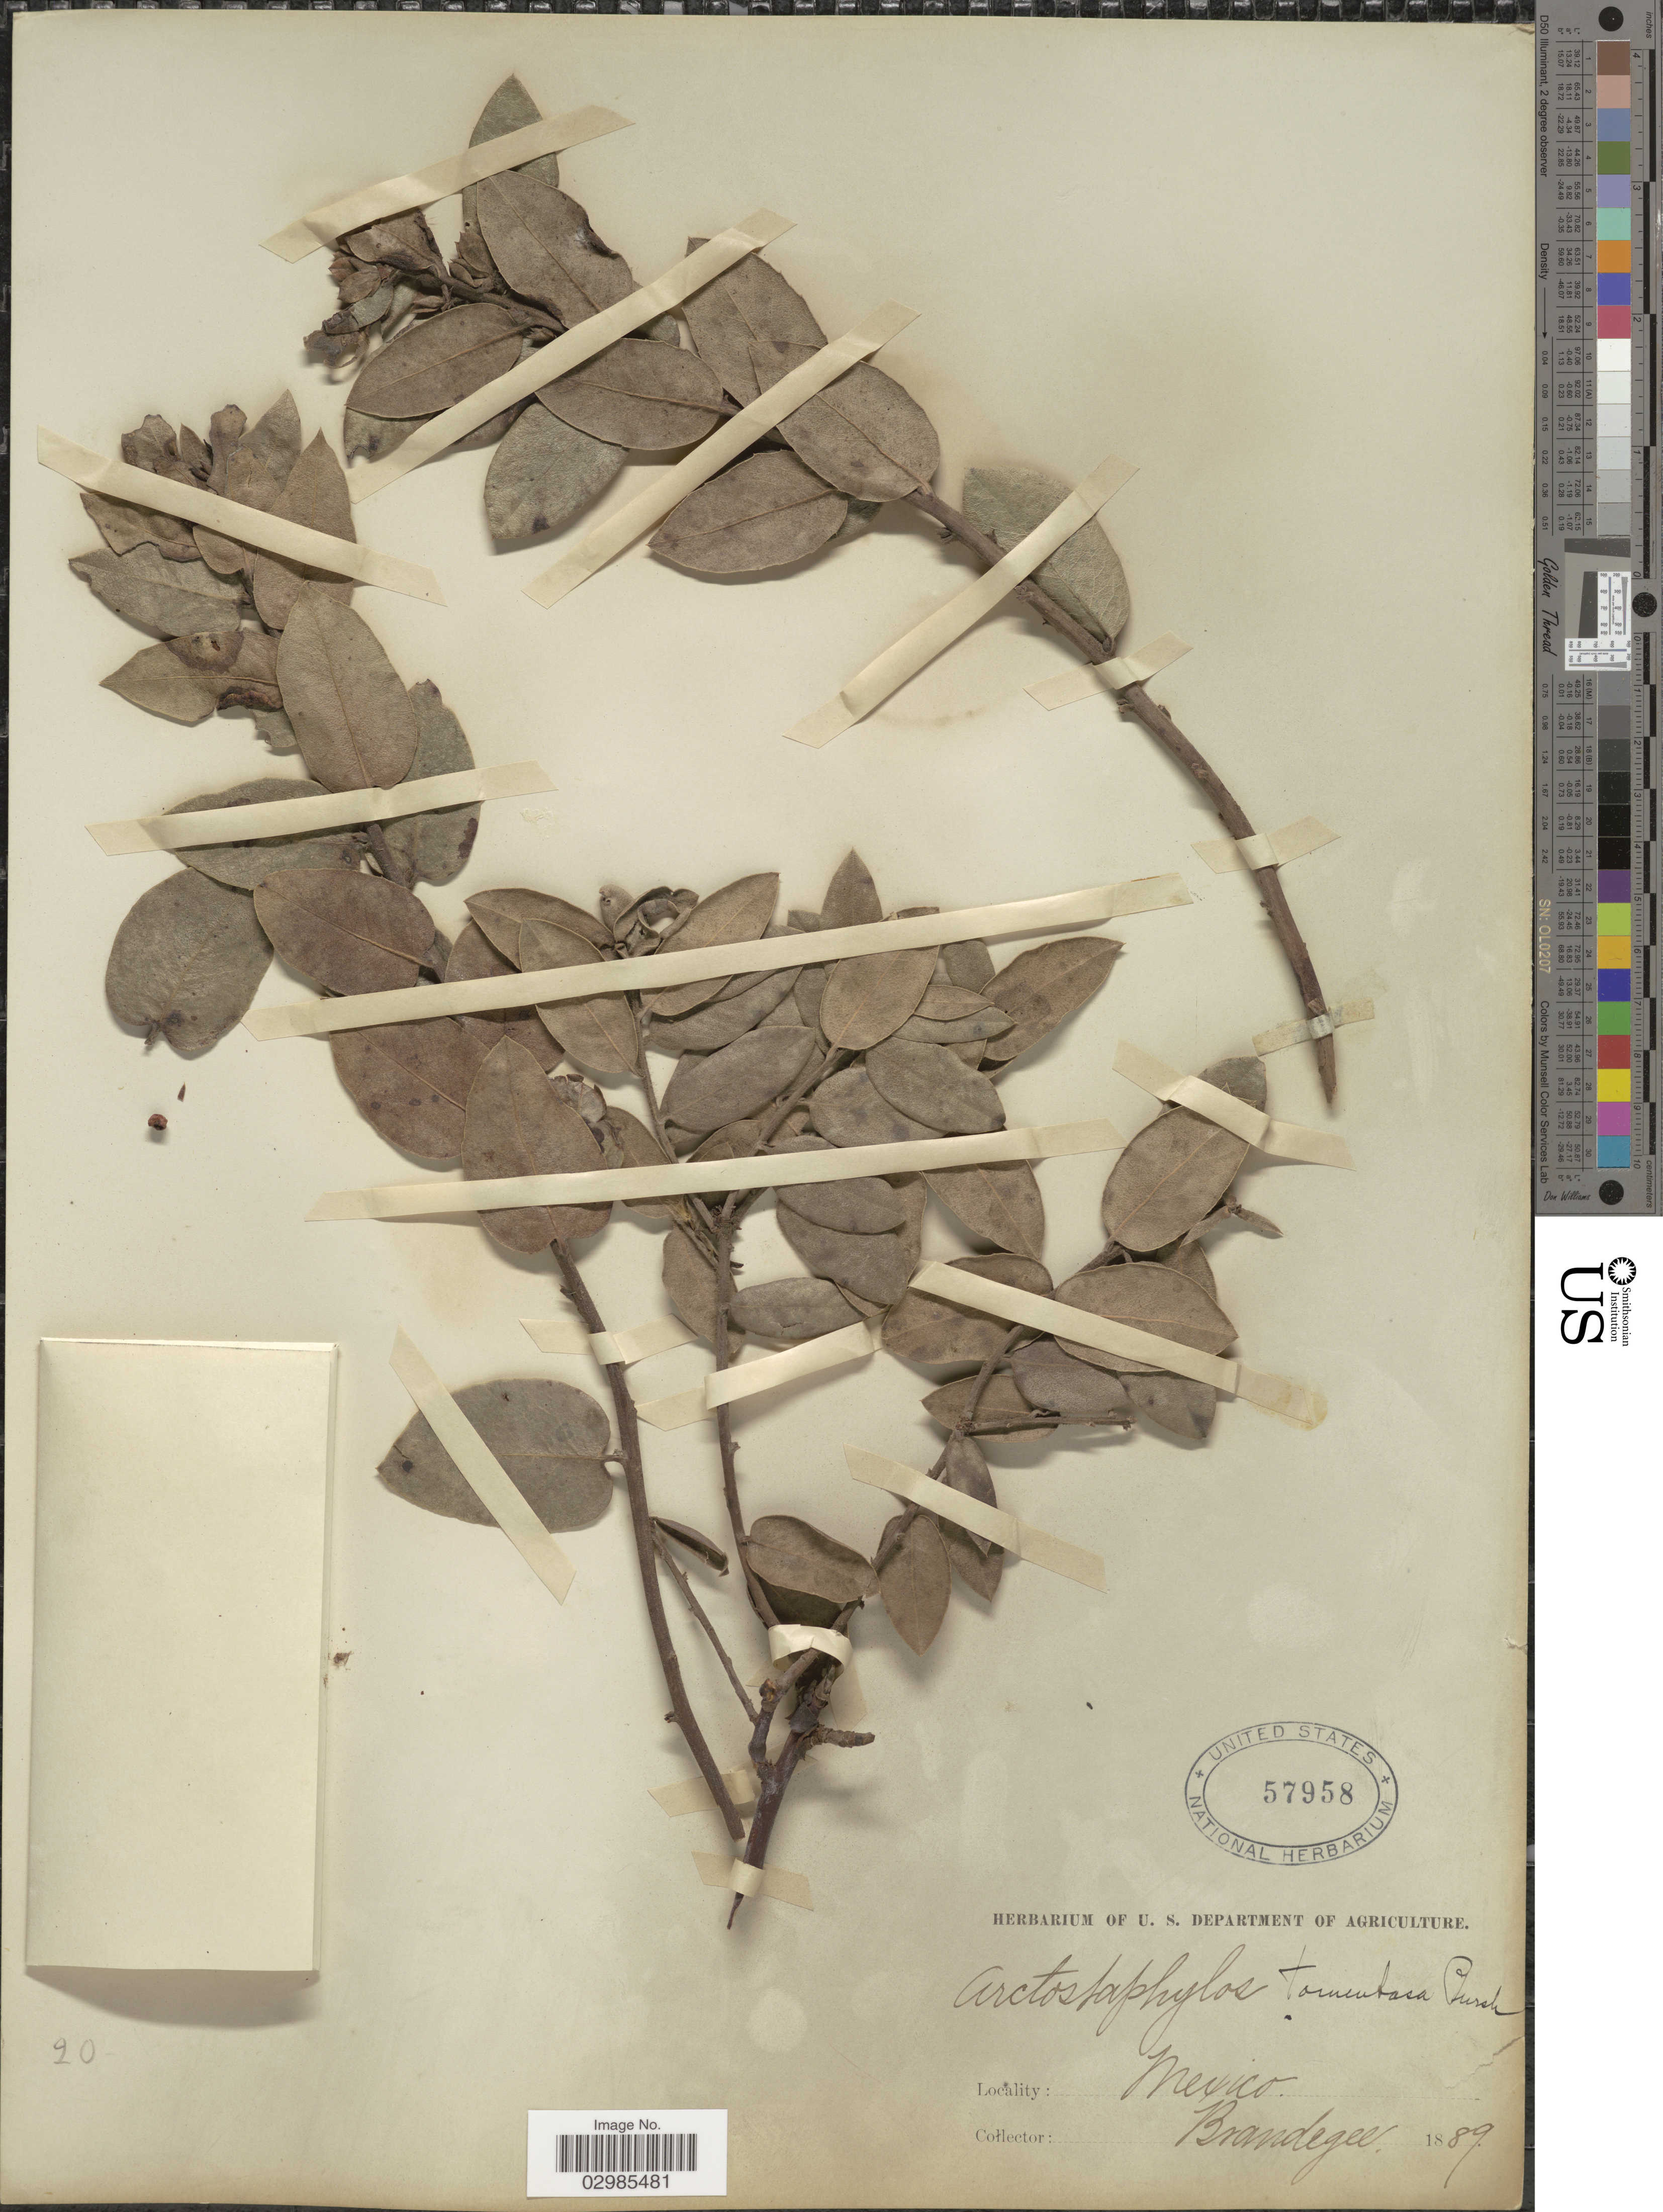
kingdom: Plantae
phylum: Tracheophyta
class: Magnoliopsida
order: Ericales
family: Ericaceae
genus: Arctostaphylos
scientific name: Arctostaphylos cratericola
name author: (Donn. Sm.) Donn. Sm.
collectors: -- Brandegee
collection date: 1889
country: Mexico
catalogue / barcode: US 57958